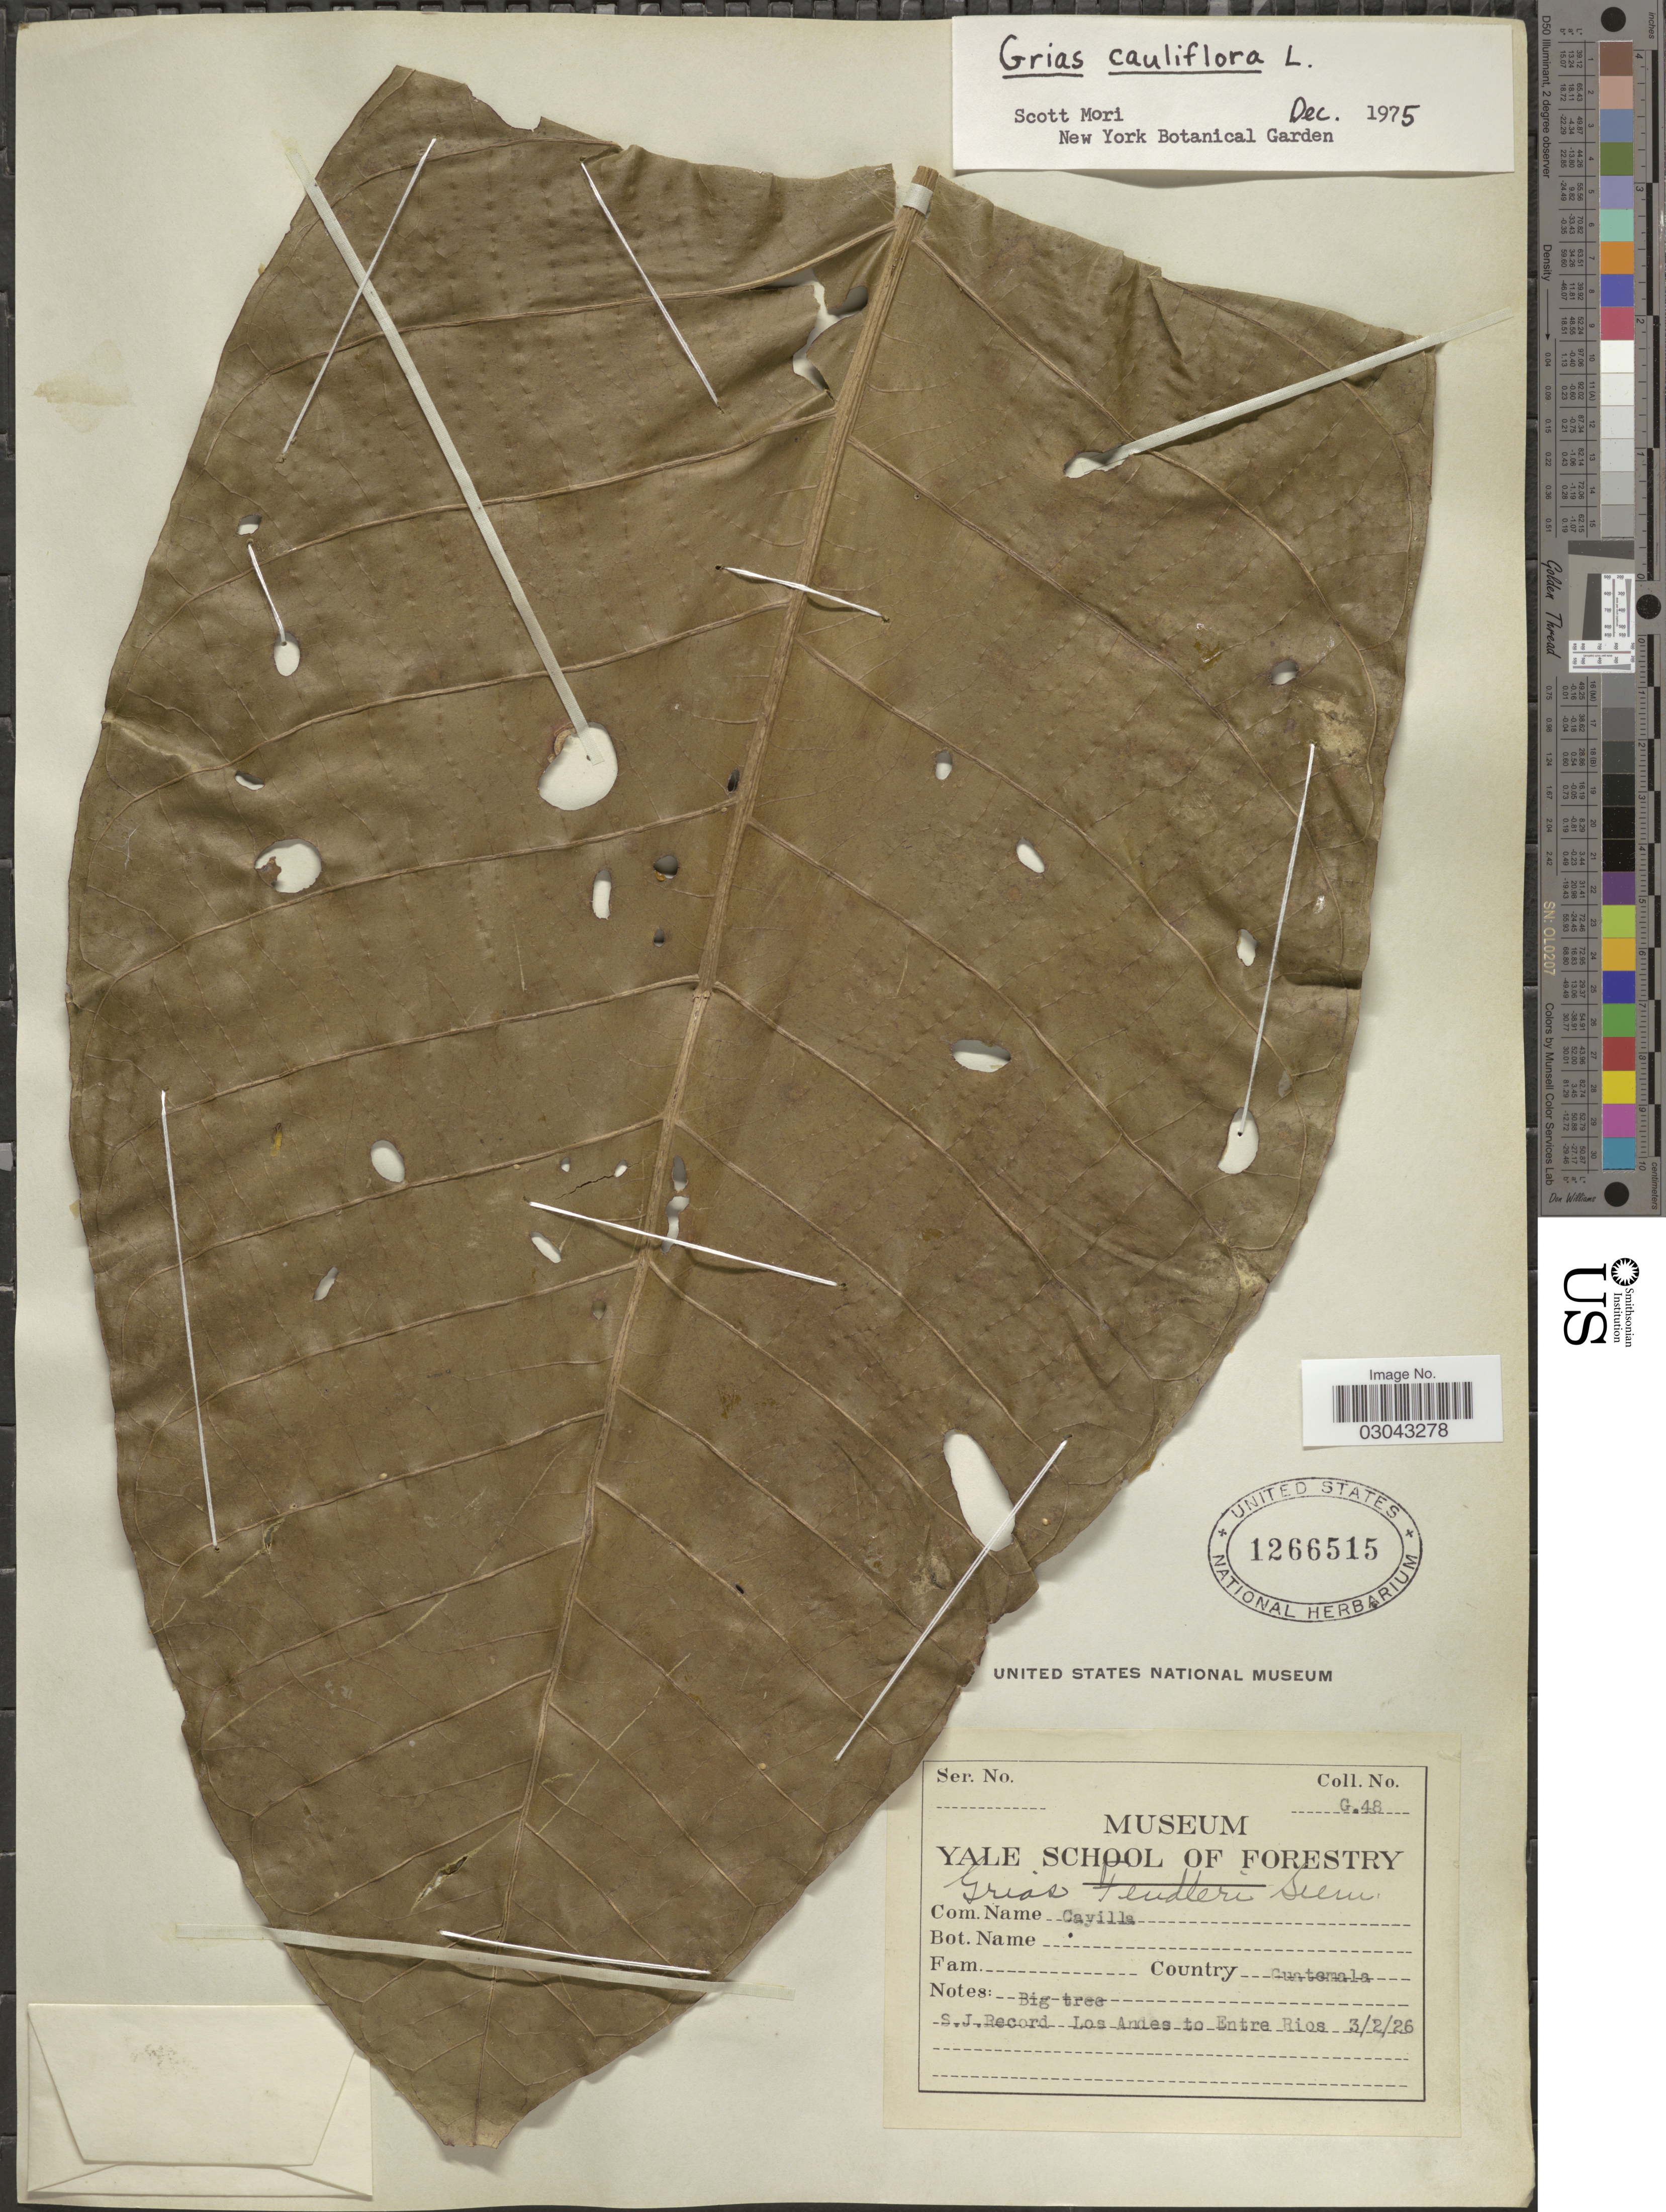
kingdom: Plantae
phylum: Tracheophyta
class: Magnoliopsida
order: Ericales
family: Lecythidaceae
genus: Grias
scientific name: Grias cauliflora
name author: L.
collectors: S. J. Record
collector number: G. 48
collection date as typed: Transcribed d/m/y: 3/2/26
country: Guatemala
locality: Los Andes to Entre Rios.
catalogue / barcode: US 1266515